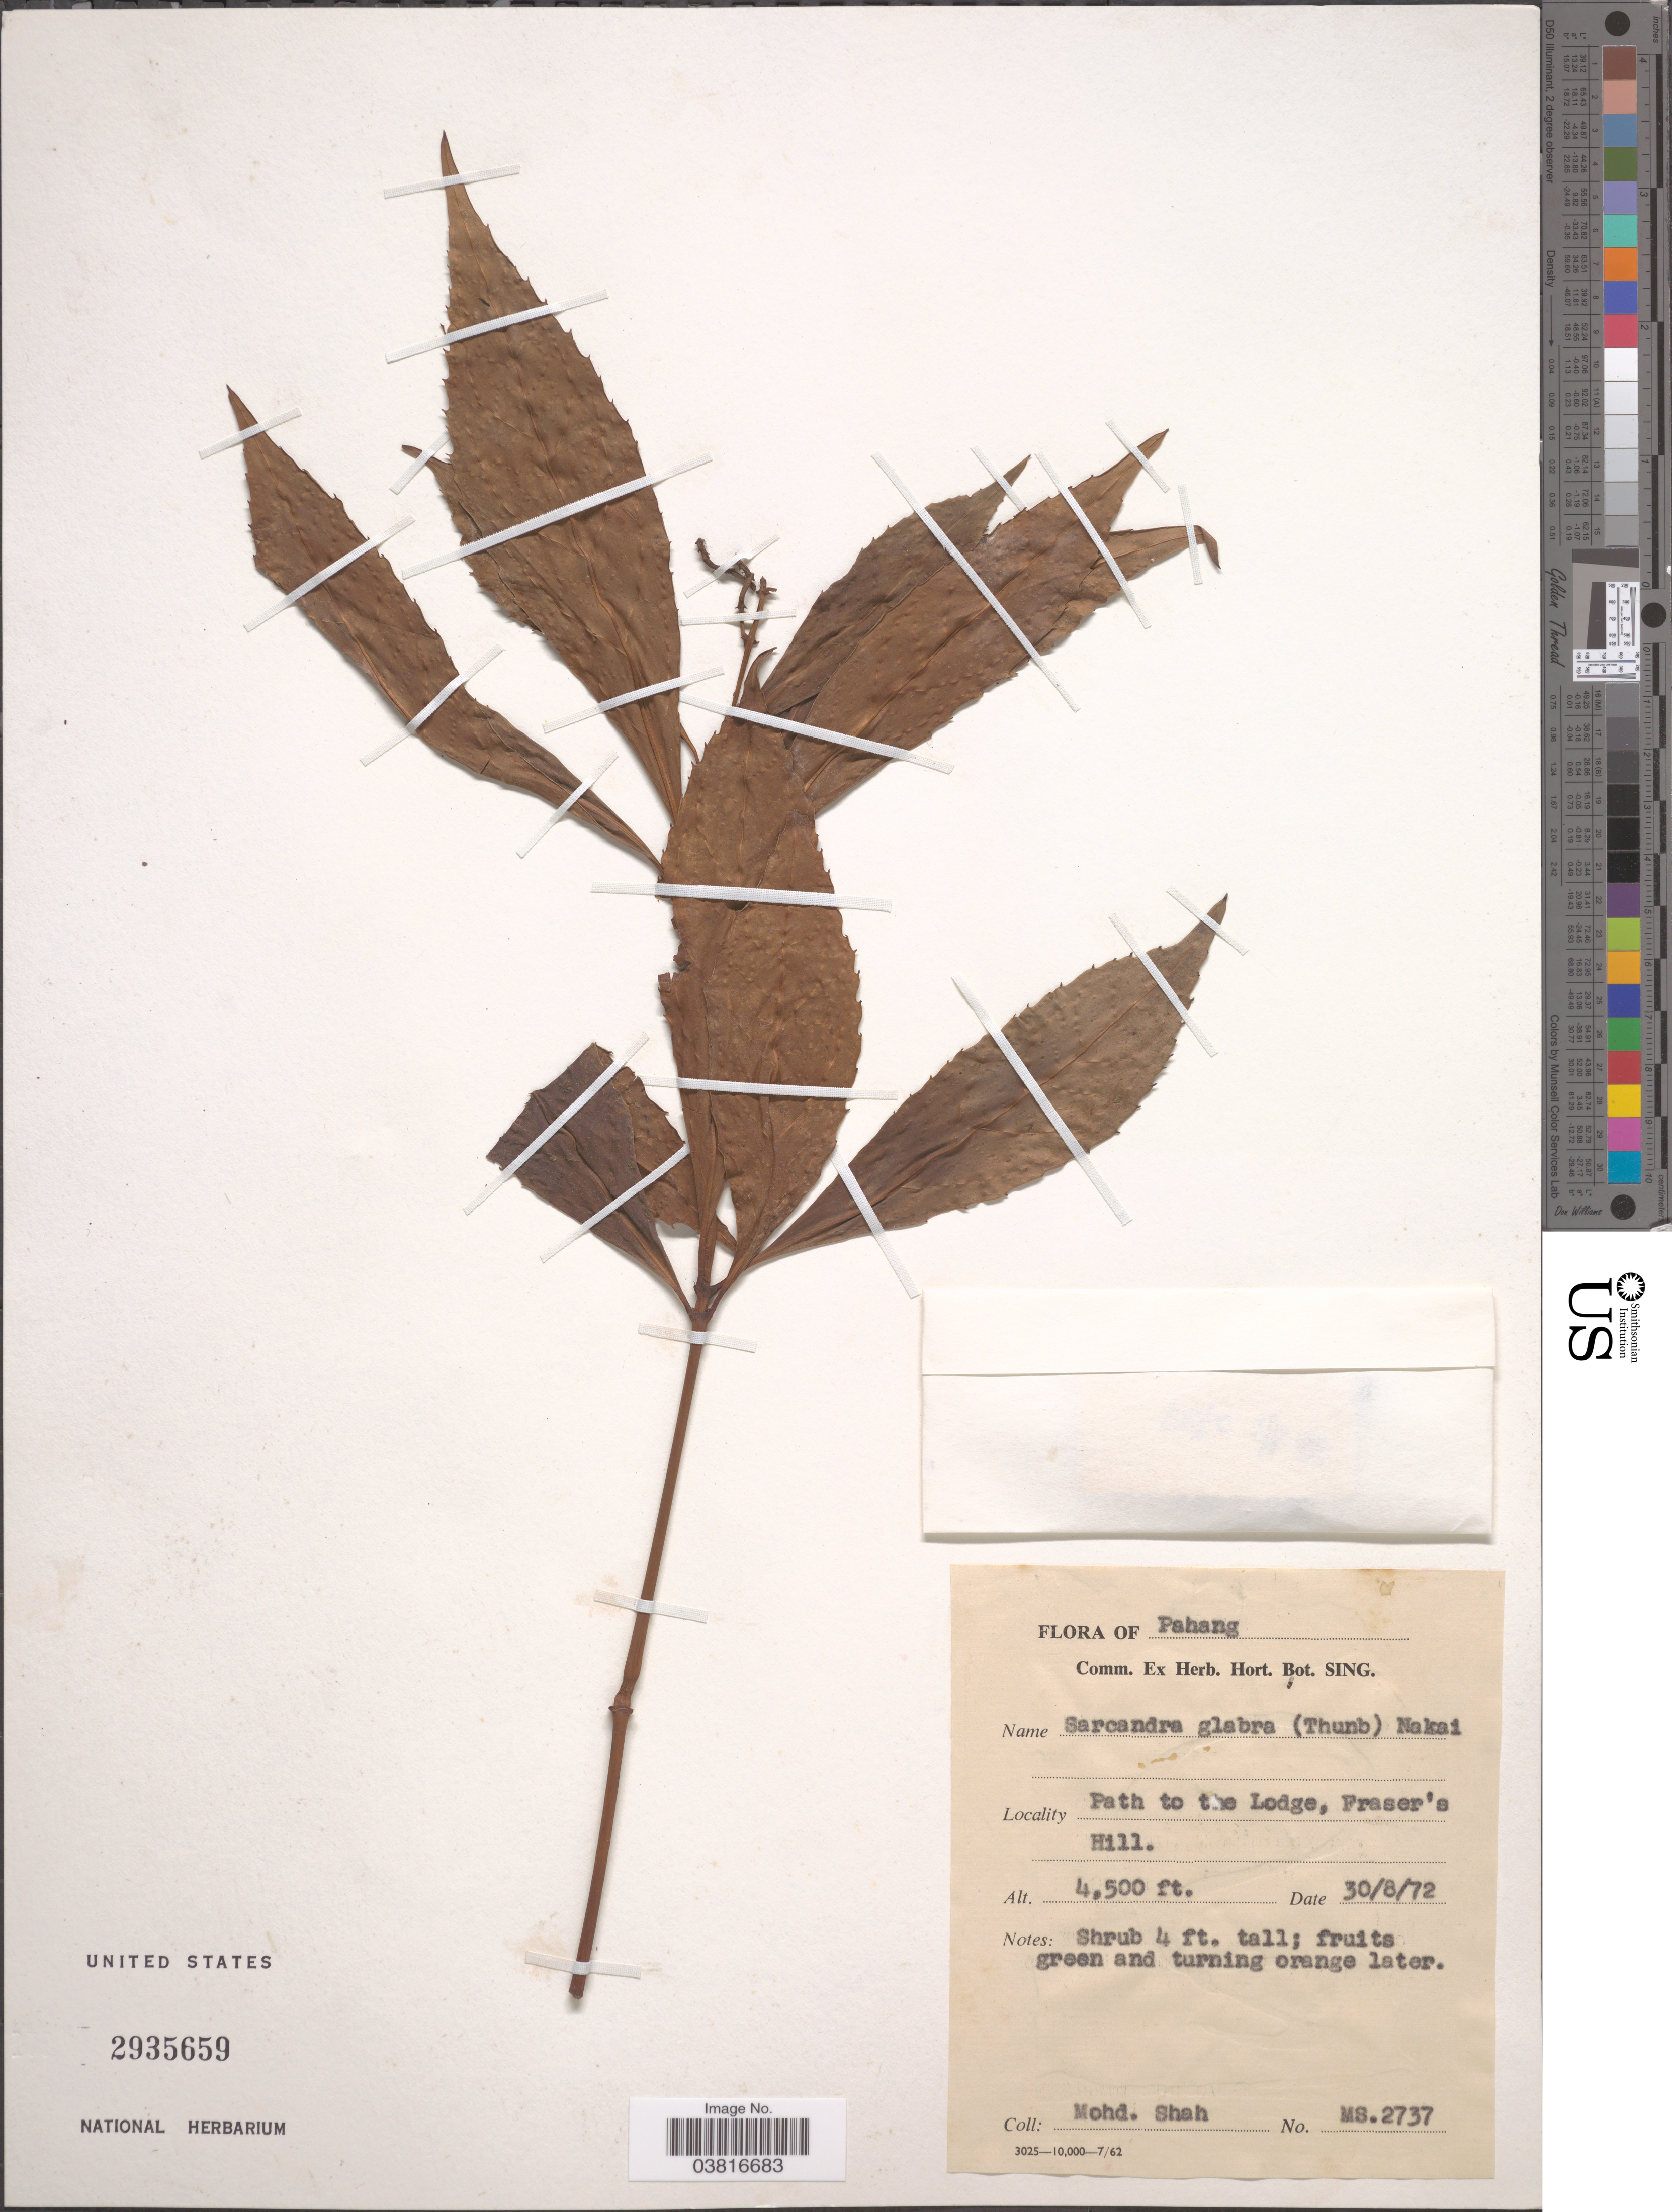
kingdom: Plantae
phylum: Tracheophyta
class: Magnoliopsida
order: Chloranthales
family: Chloranthaceae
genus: Sarcandra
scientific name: Sarcandra glabra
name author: (Thunb.) Nakai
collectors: M. Shah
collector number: MS.2737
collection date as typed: Transcribed d/m/y: 30/8/72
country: Malaysia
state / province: Pahang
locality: Path to the Lodge, Fraser's Hill.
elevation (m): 1372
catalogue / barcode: US 2935659